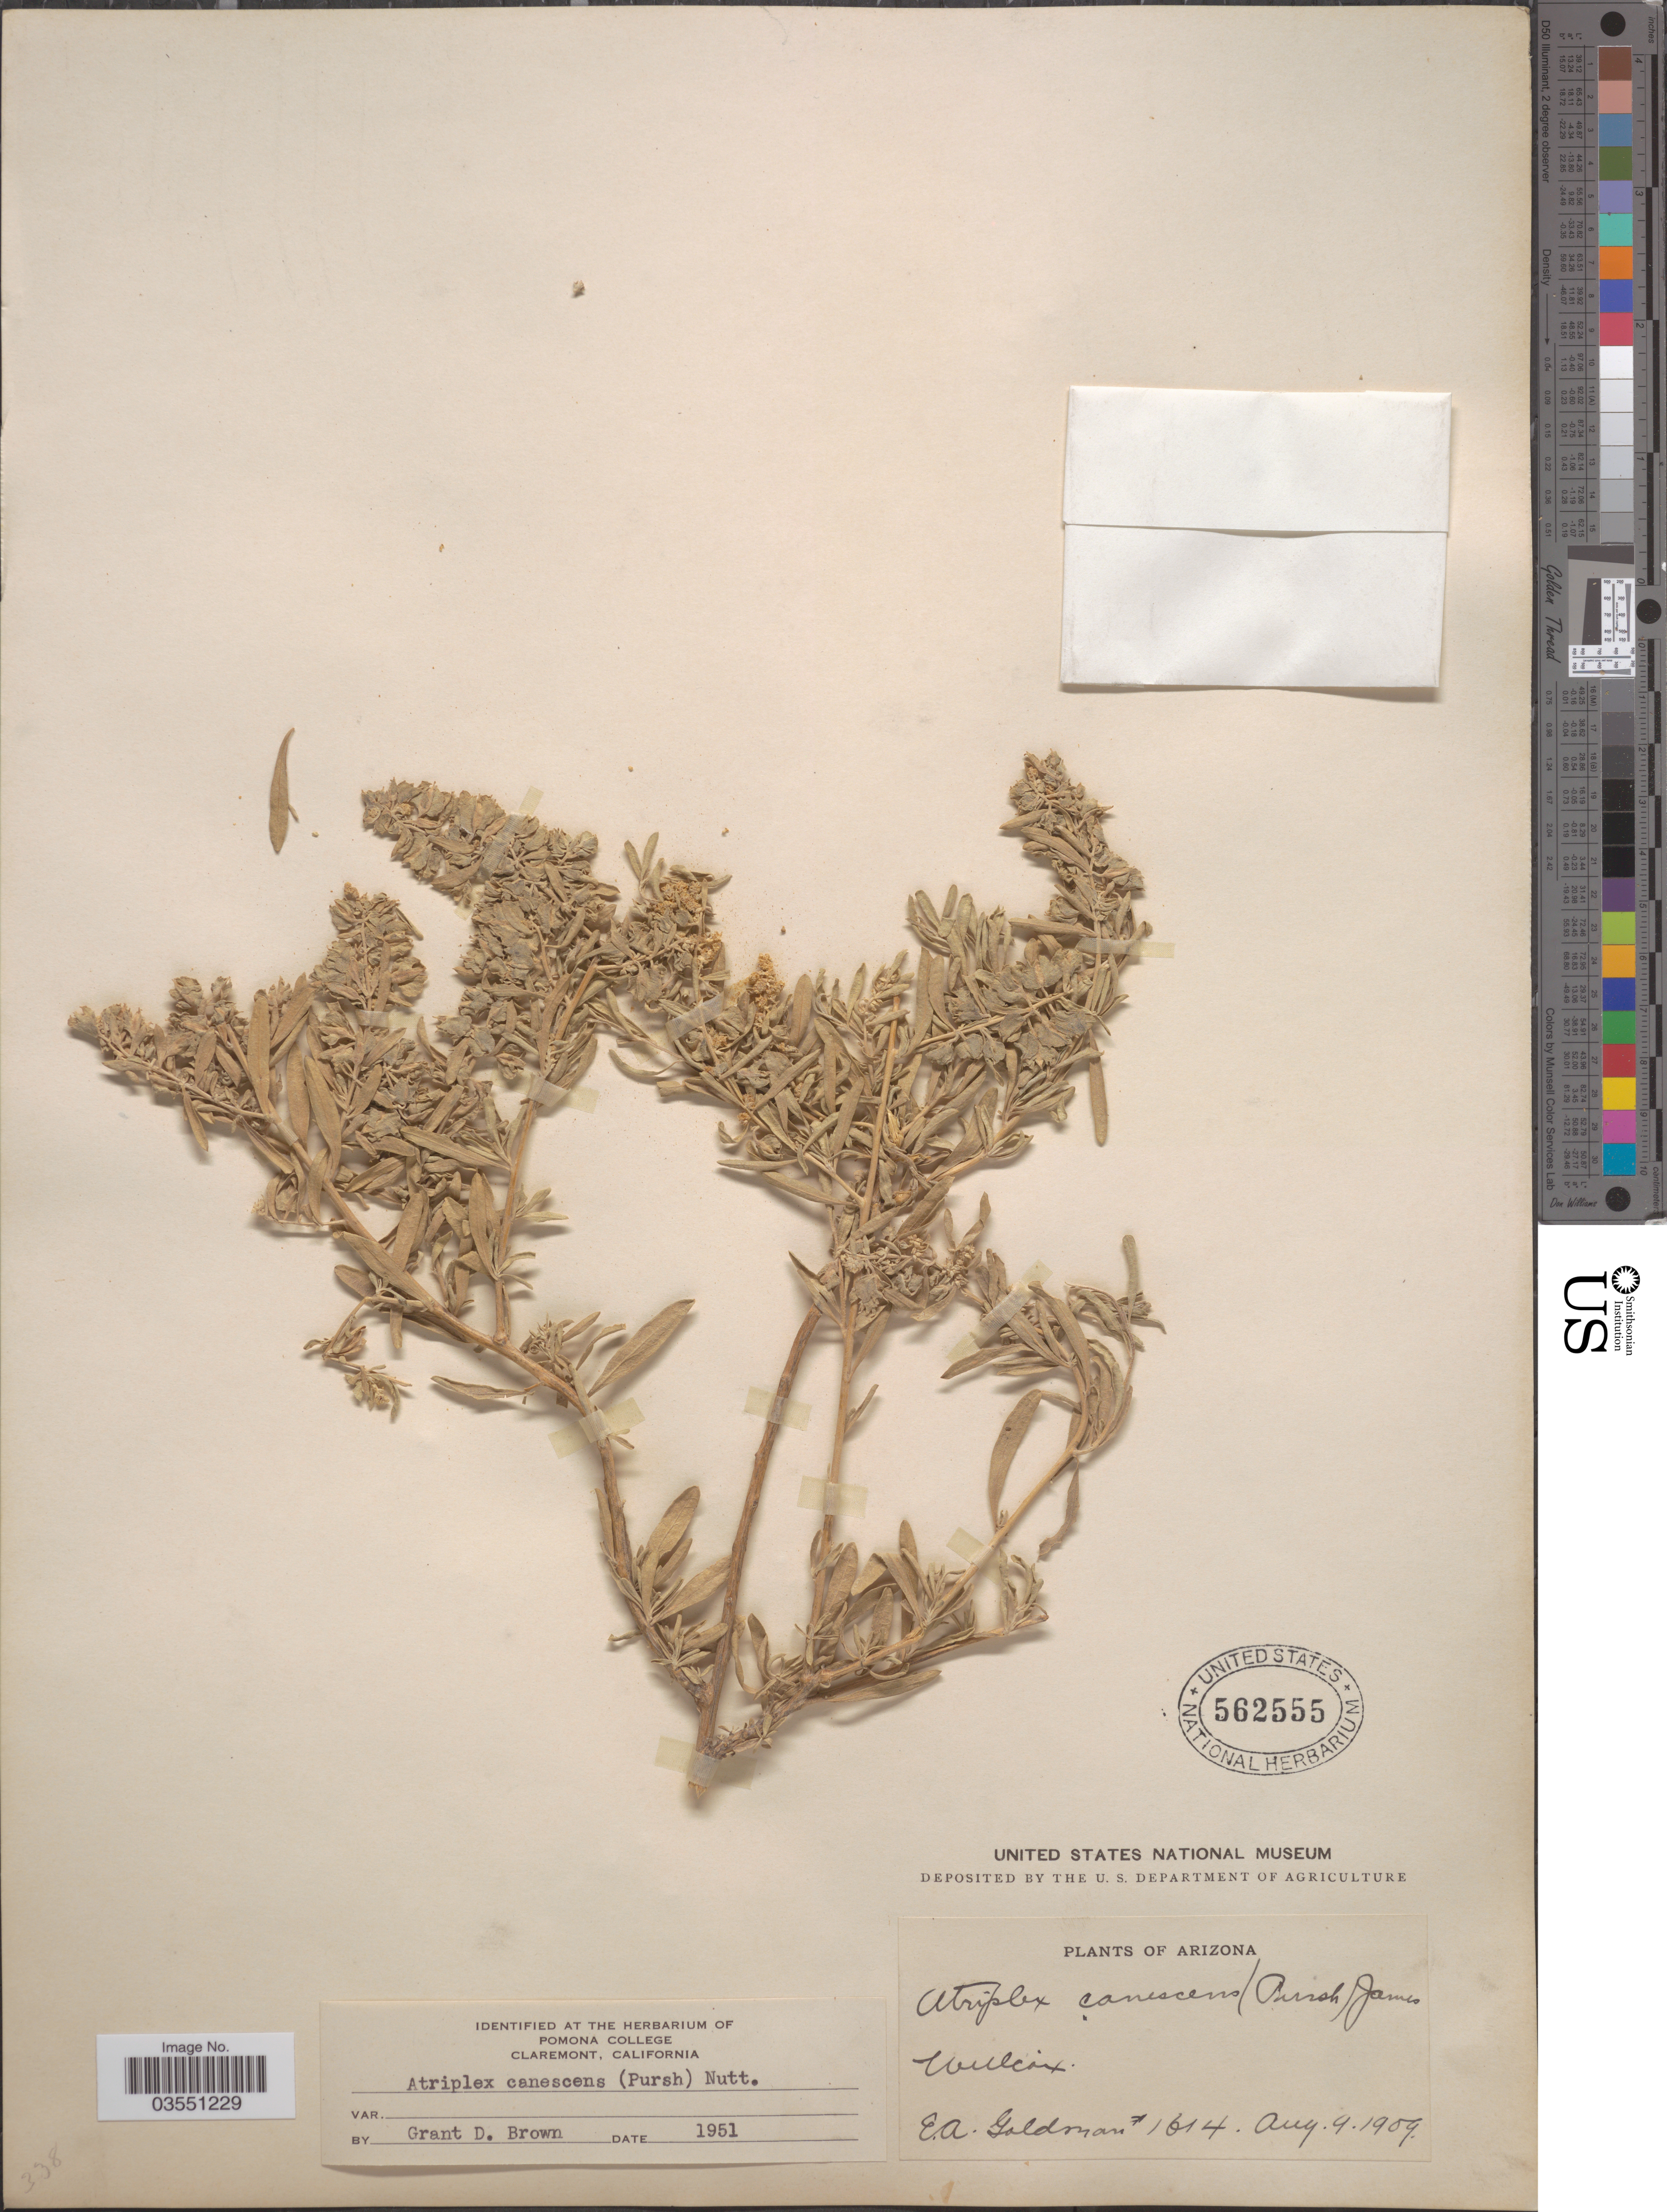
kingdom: Plantae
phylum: Tracheophyta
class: Magnoliopsida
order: Caryophyllales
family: Amaranthaceae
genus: Atriplex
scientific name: Atriplex canescens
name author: (Pursh) Nutt.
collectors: E. A. Goldman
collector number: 1614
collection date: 1909-08-09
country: United States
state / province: Arizona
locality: Willcox.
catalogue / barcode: US 562555